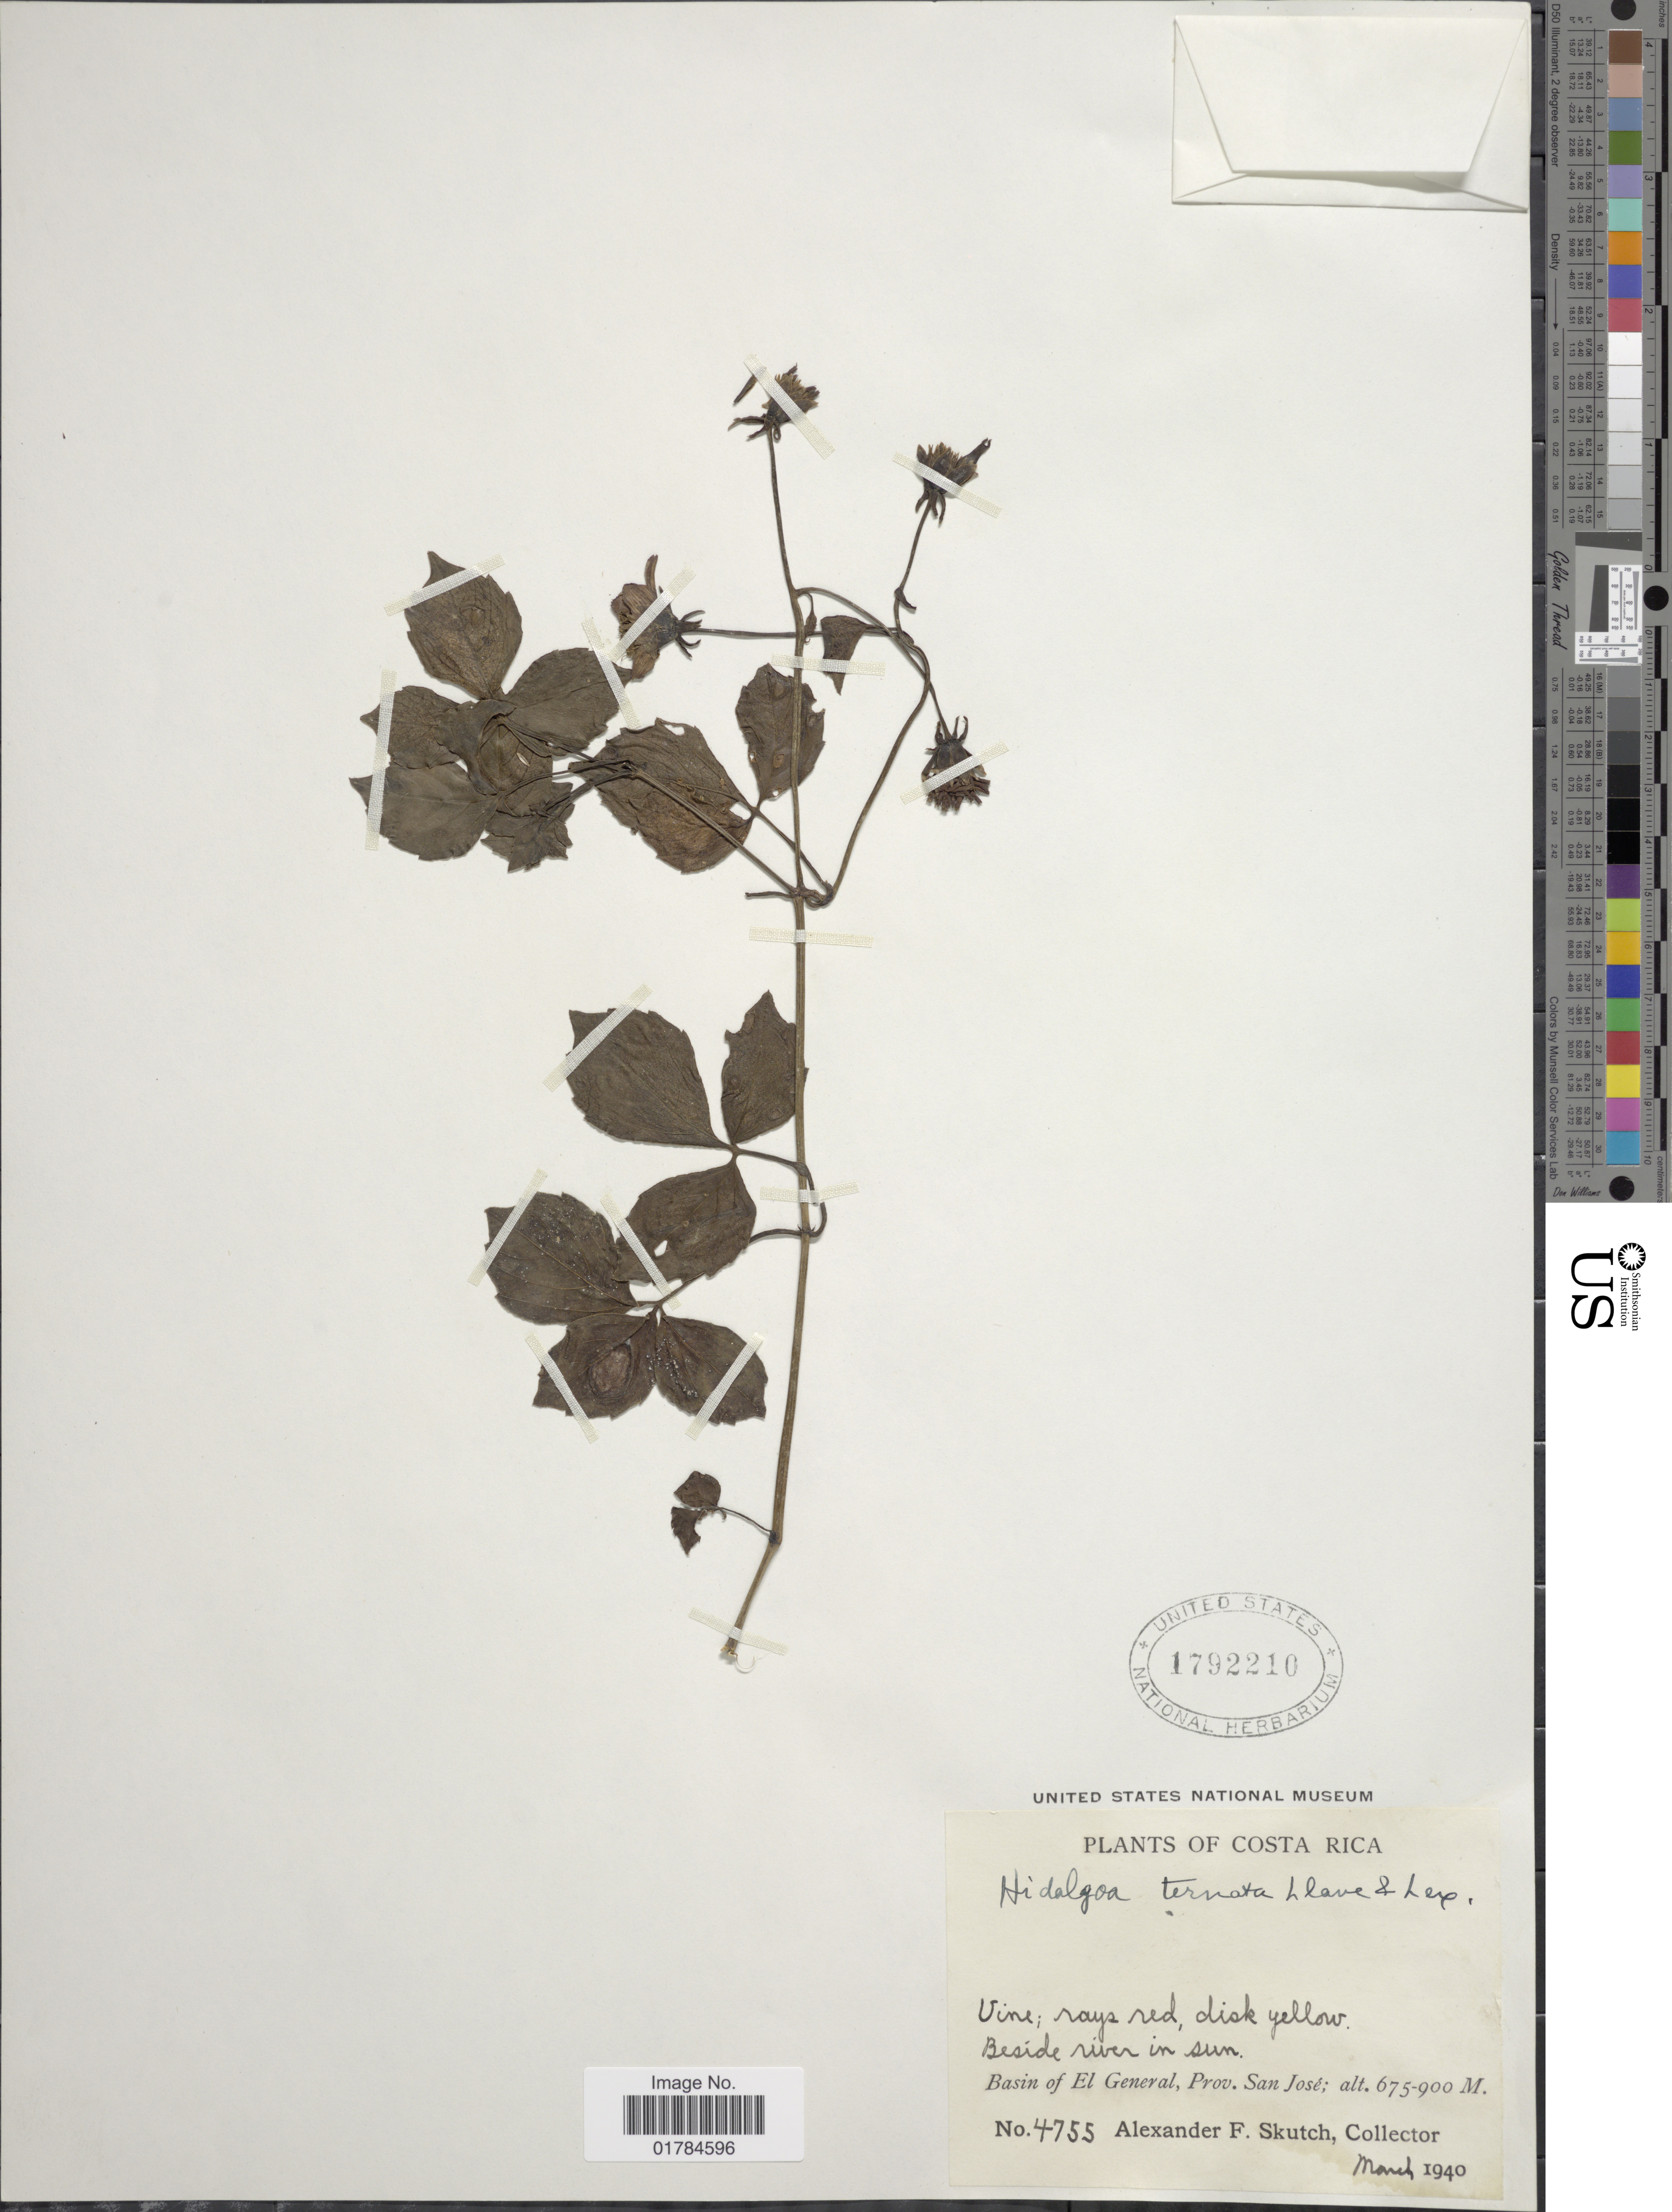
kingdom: Plantae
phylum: Tracheophyta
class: Magnoliopsida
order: Asterales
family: Asteraceae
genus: Hidalgoa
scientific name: Hidalgoa ternata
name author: La Llave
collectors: A. F. Skutch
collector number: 4755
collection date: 1940-03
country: Costa Rica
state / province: San José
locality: Basin of El General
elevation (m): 675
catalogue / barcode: US 1792210